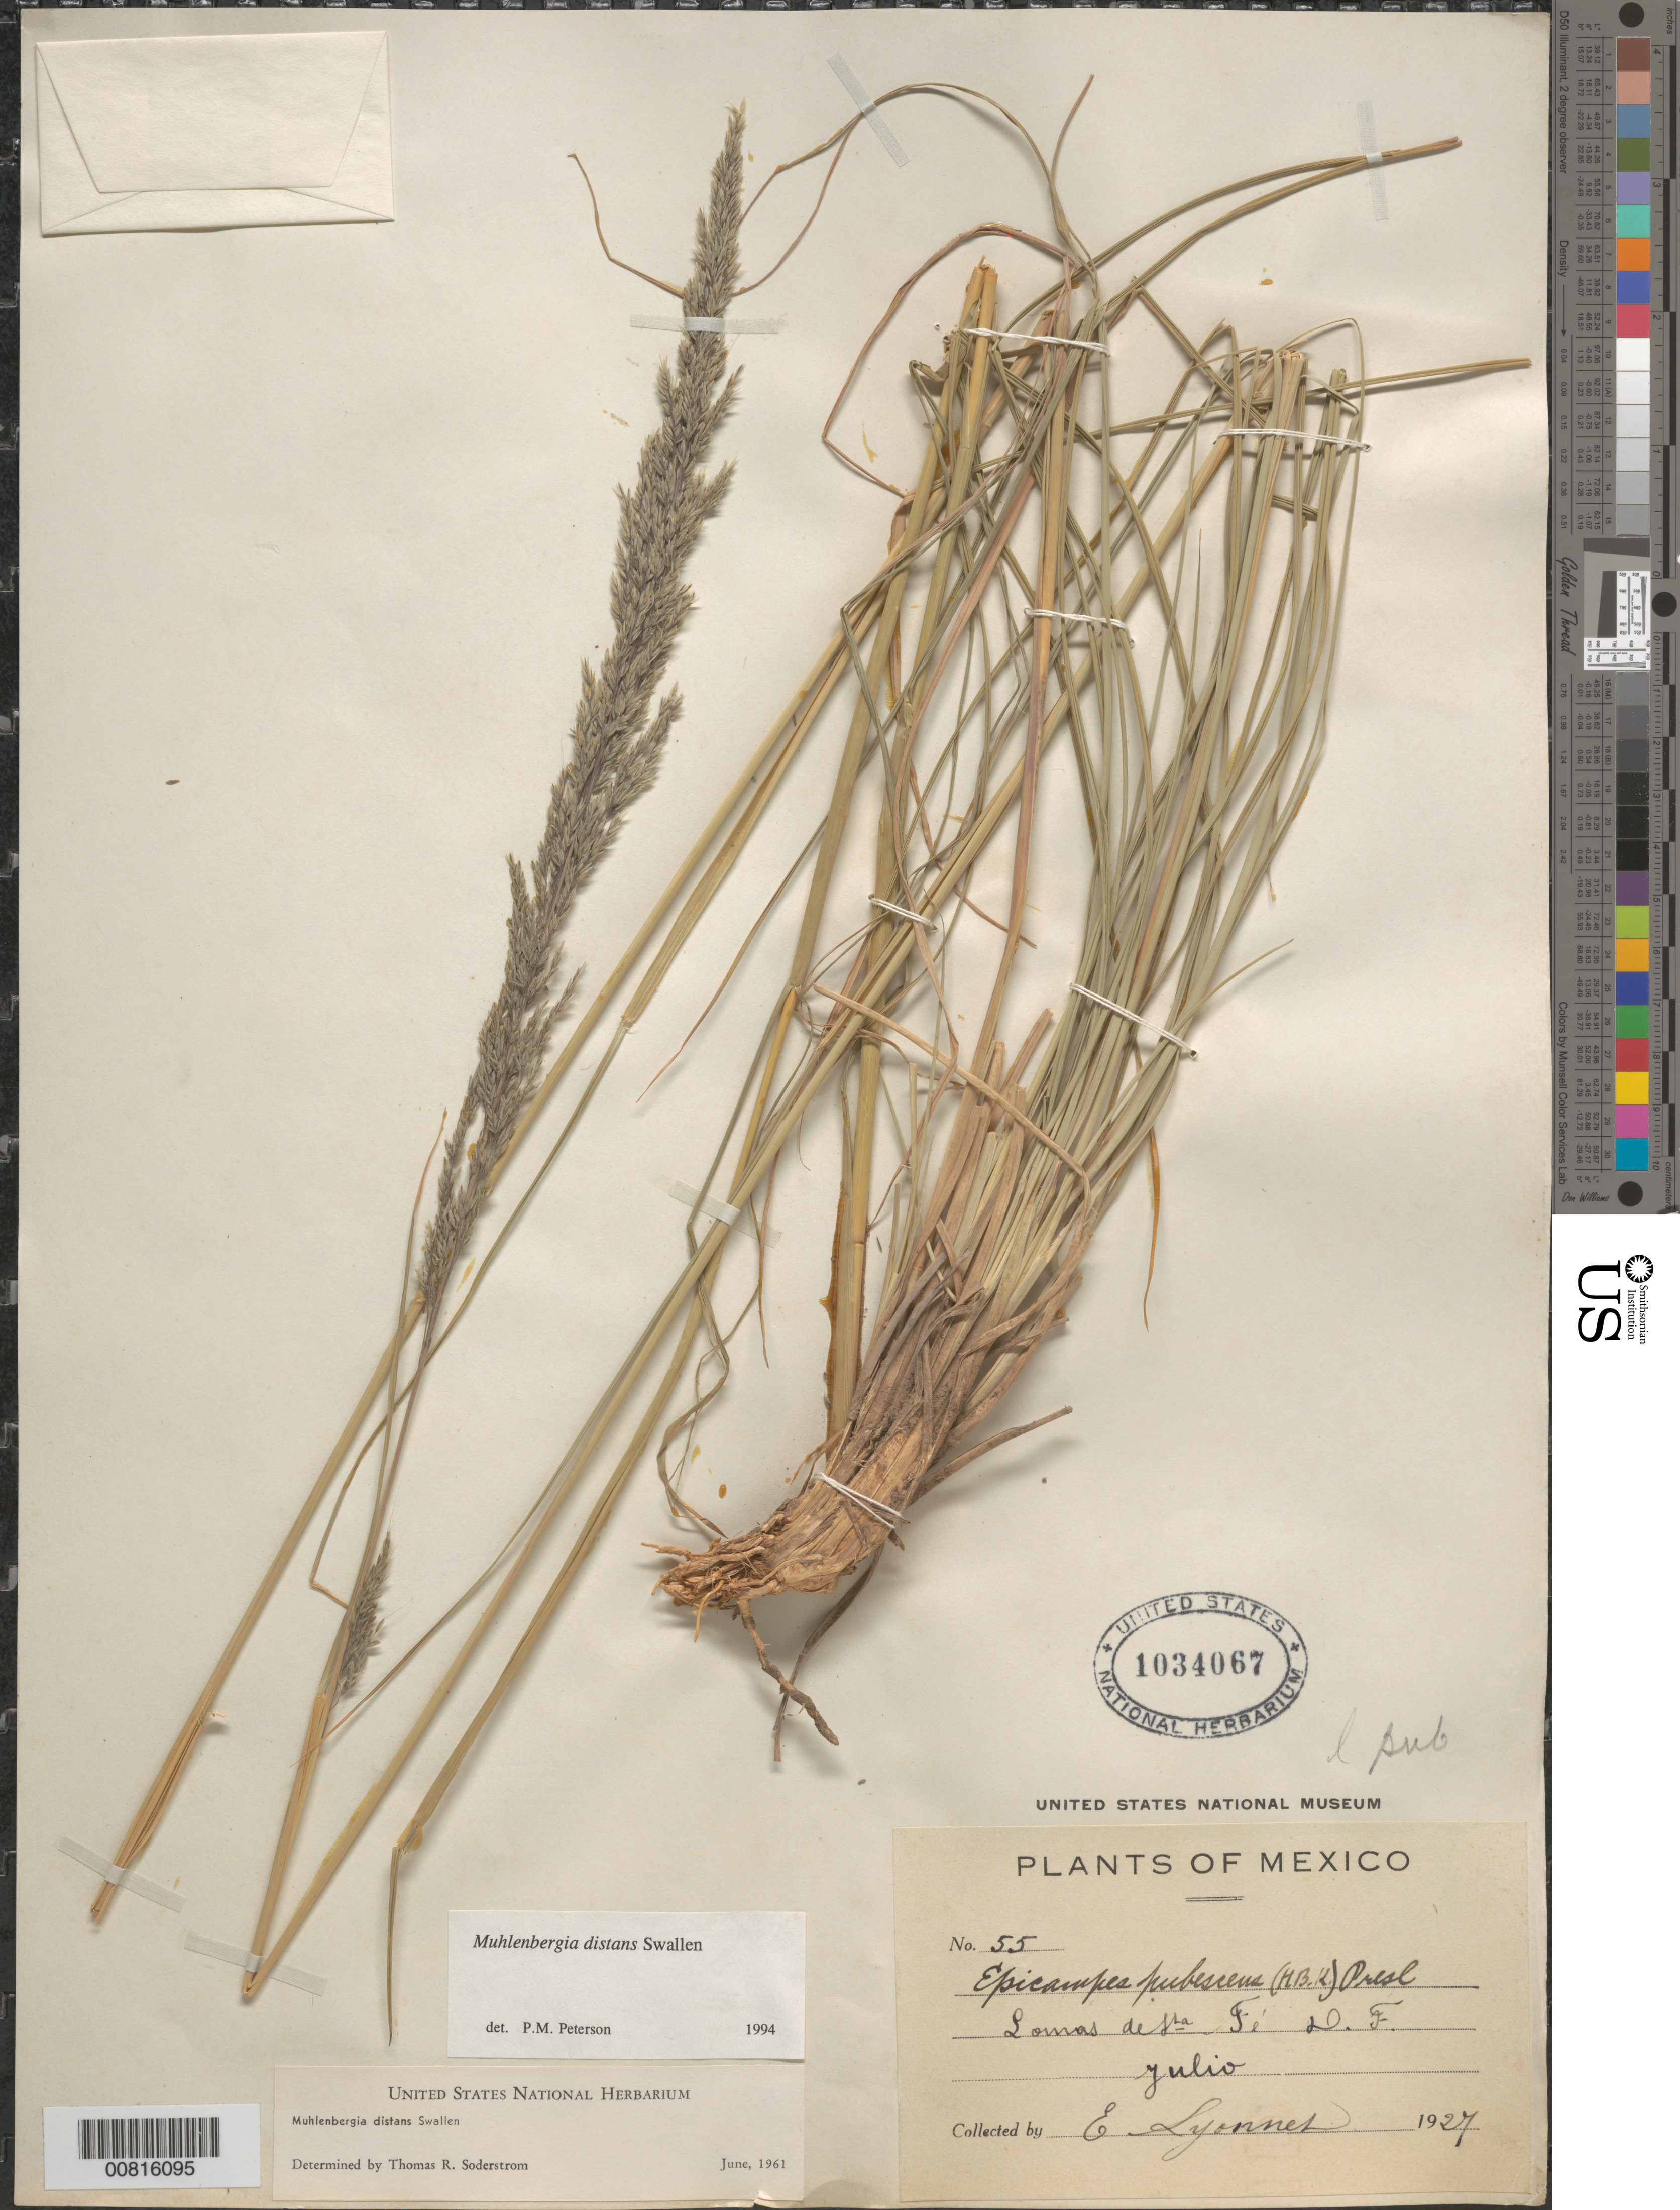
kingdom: Plantae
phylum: Tracheophyta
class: Liliopsida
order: Poales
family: Poaceae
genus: Muhlenbergia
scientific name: Muhlenbergia distans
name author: Swallen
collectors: Bro. E. Lyonnet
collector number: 55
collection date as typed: Jul 1927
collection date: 1927-07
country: Mexico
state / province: Distrito Federal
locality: Lomas de Santa Fé, D.F.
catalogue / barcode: US 1034067